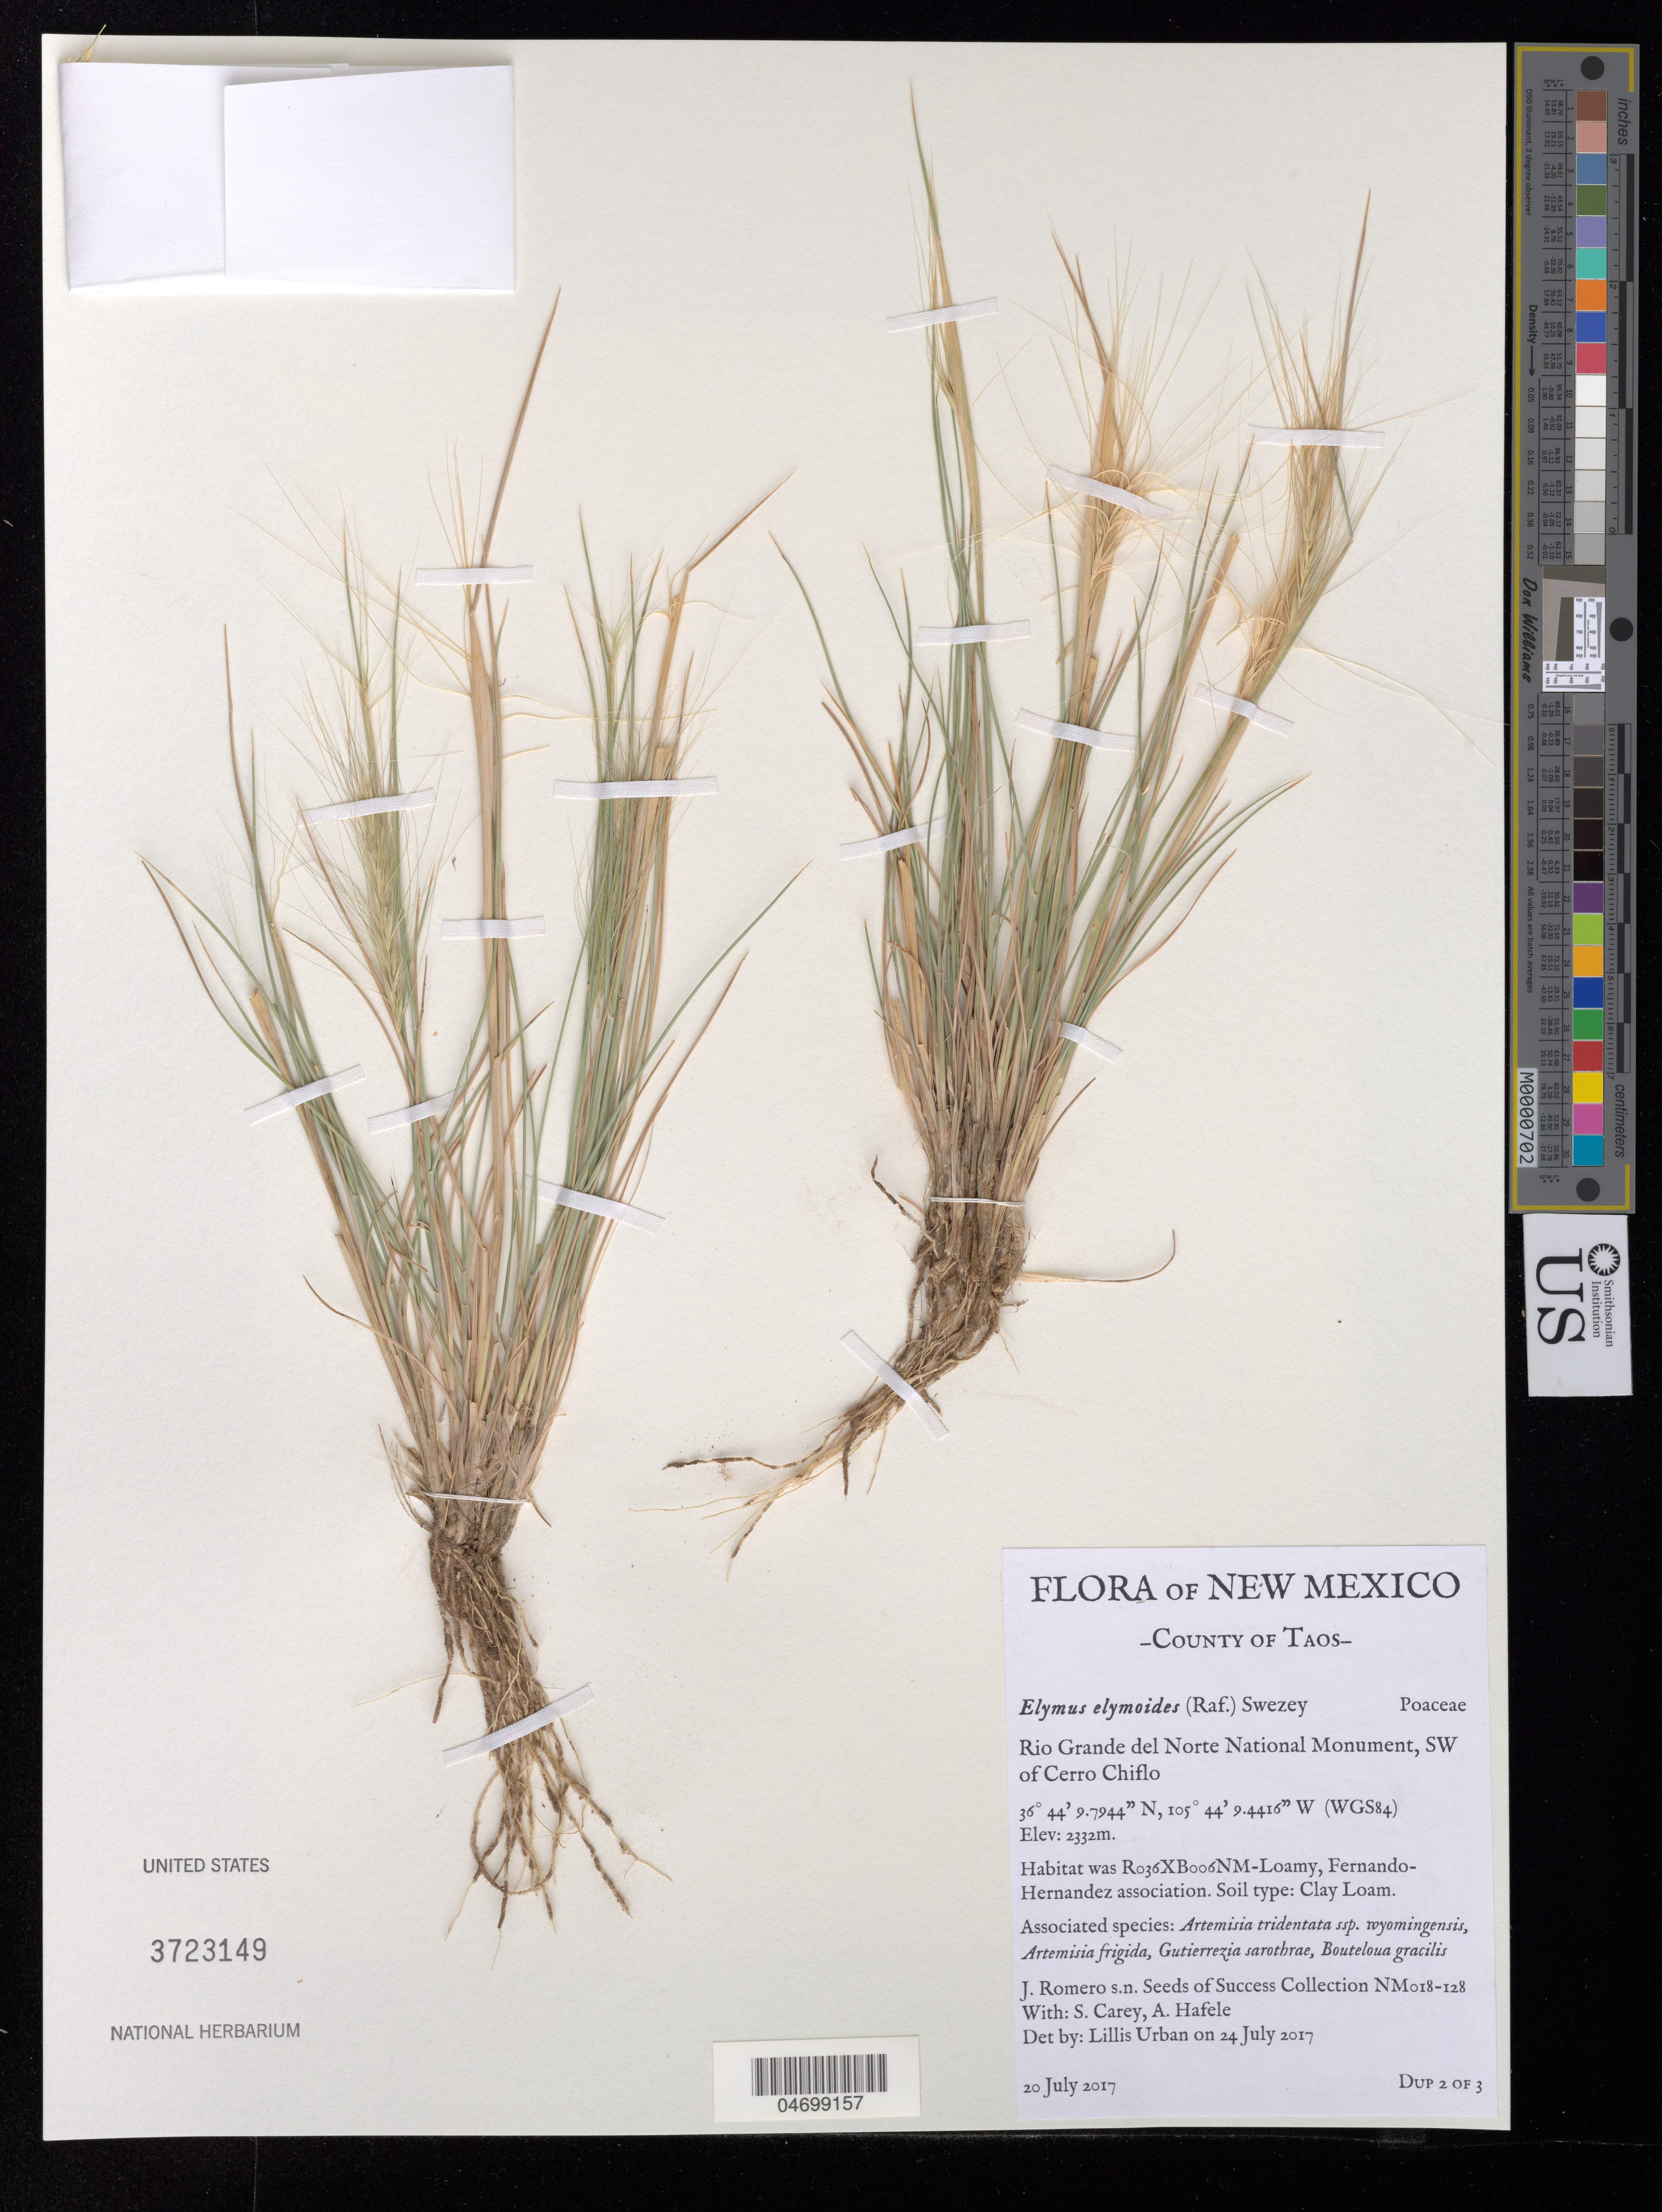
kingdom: Plantae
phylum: Tracheophyta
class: Liliopsida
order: Poales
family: Poaceae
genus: Elymus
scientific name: Elymus elymoides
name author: (Raf.) Swezey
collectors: J. Romero, S. Carey & A. Hafele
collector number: NM018-128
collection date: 2017-07-20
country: United States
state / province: New Mexico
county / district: Taos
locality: Rio Grande del Norte National Monument, SW of Cerro Chiflo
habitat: RO36XB006NM-Loamy, Fernando-Hernandez association. Clay Loam. With Artemisia frigida, Gutierrezia sarothrae, Bouteloua gracilis, etc.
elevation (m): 2332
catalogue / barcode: US 3723149